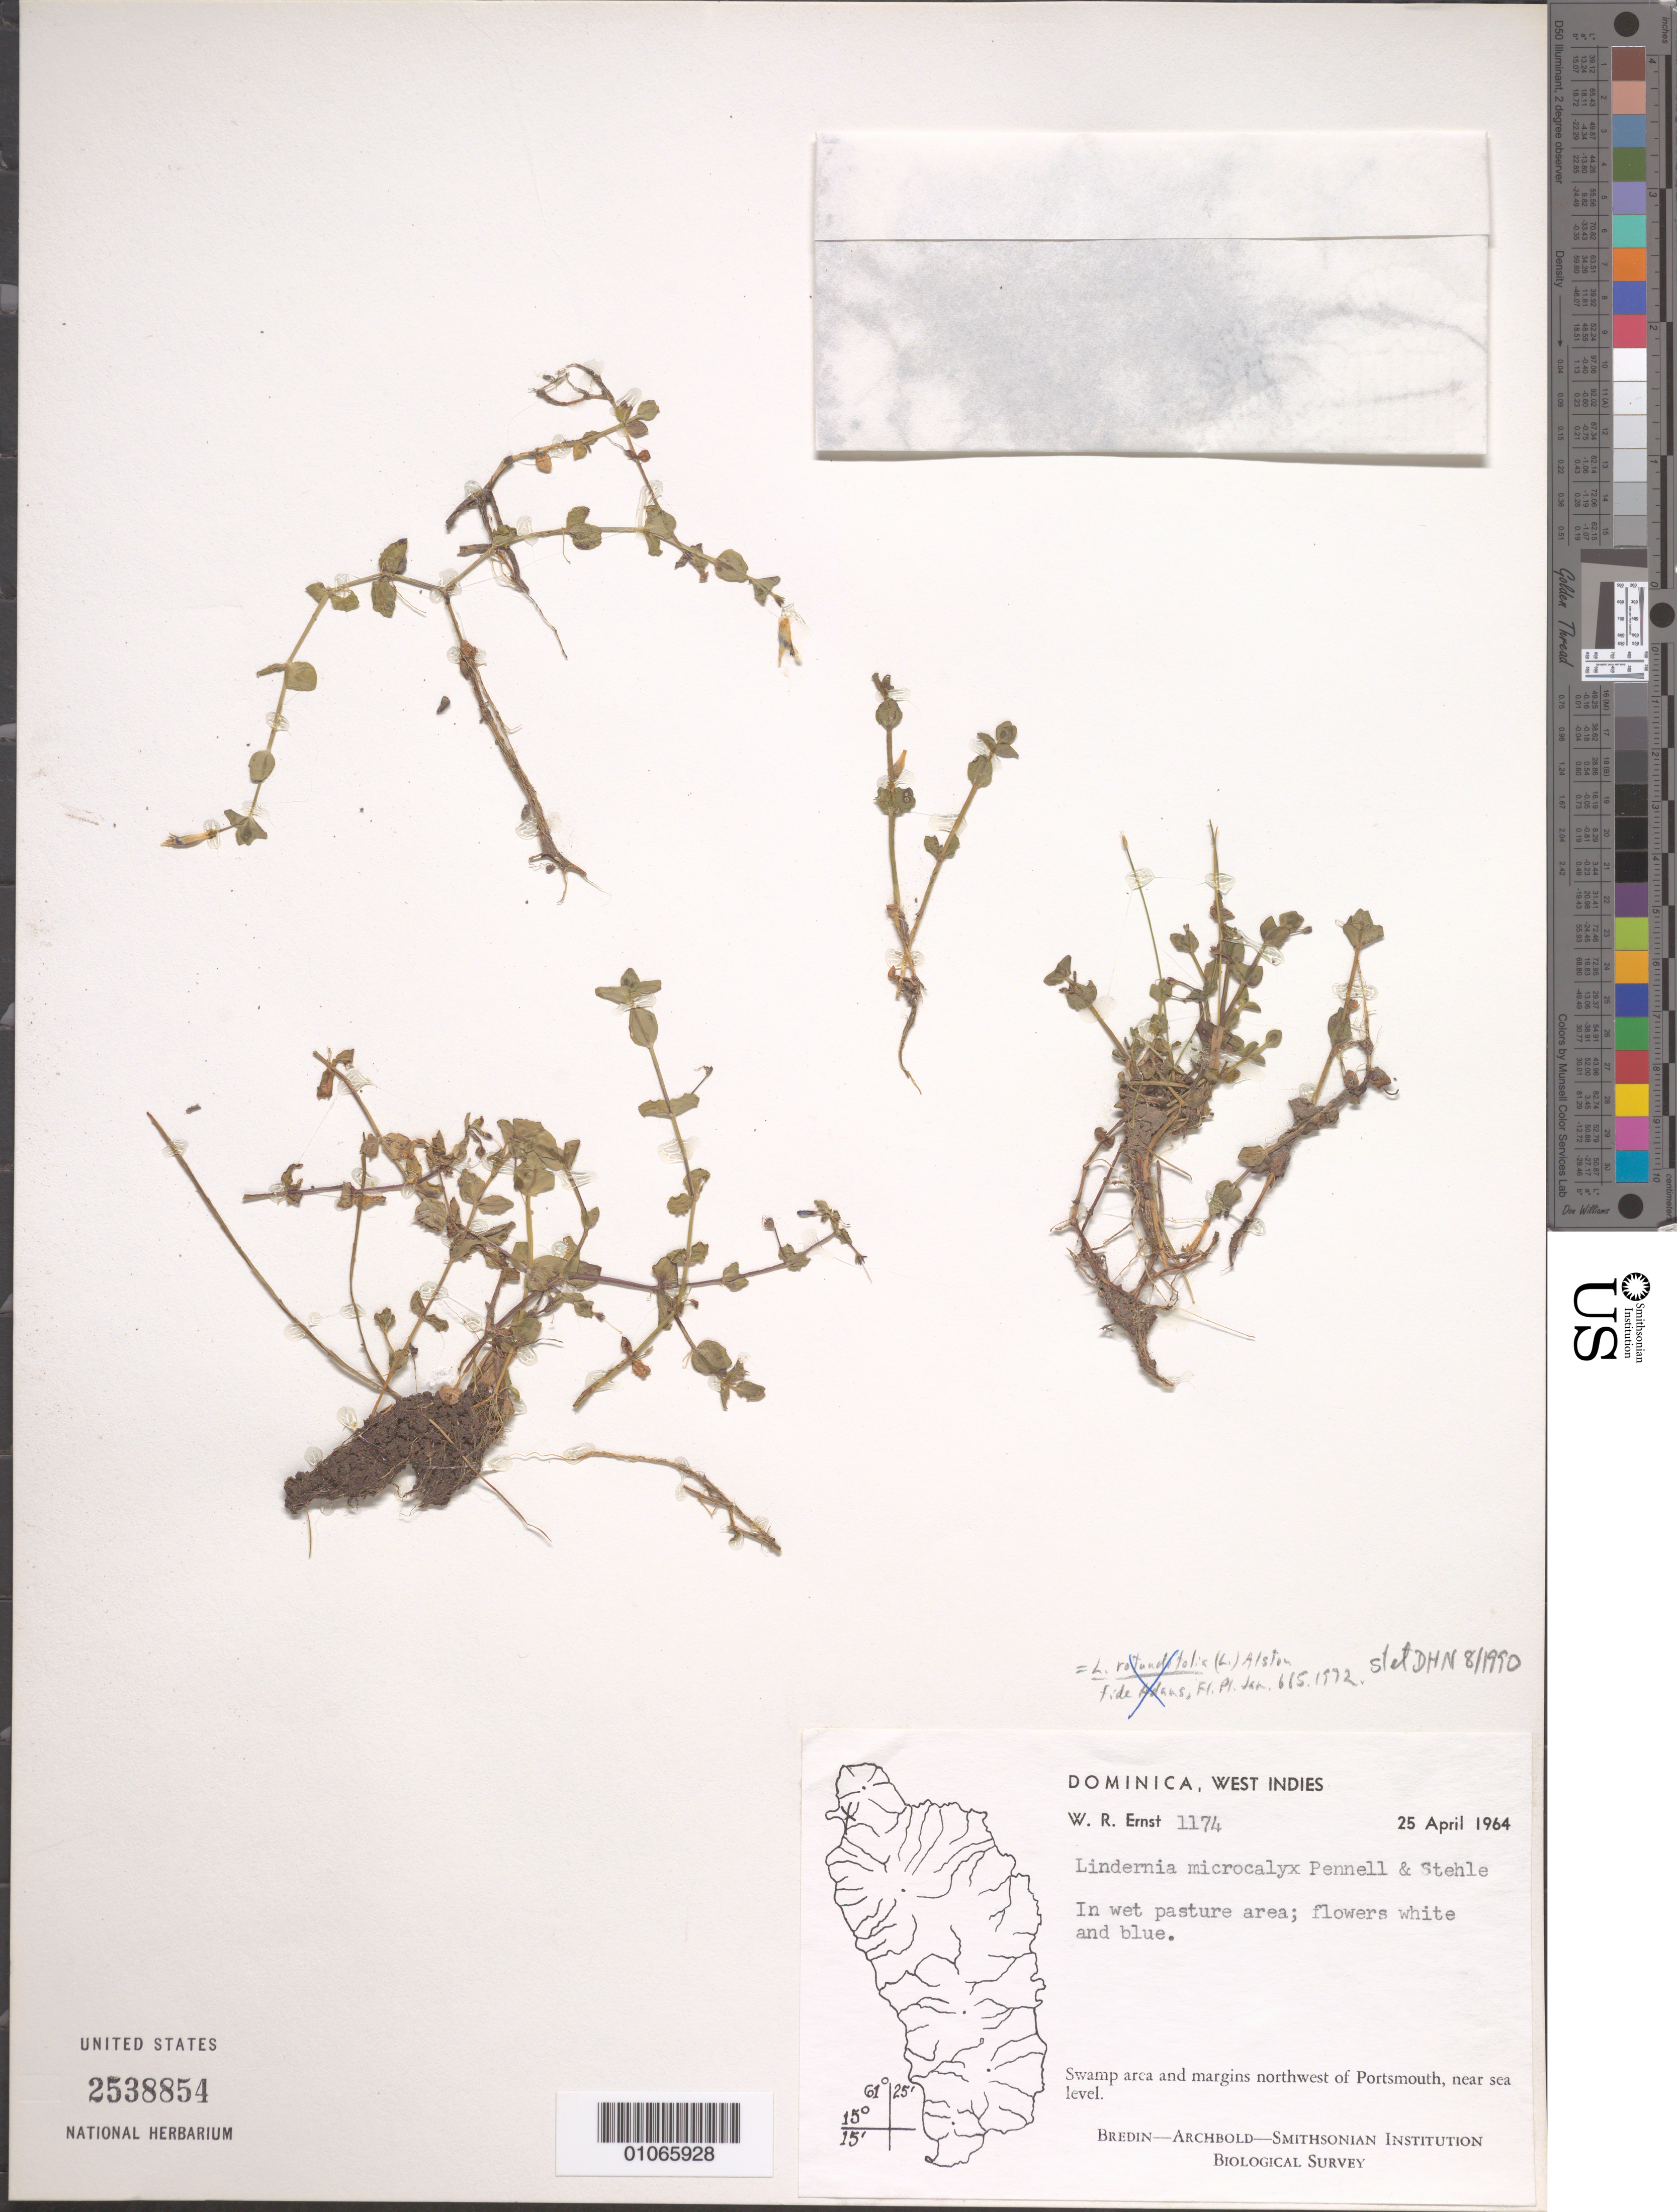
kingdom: Plantae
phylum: Tracheophyta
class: Magnoliopsida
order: Lamiales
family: Linderniaceae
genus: Lindernia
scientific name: Lindernia rotundifolia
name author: (L.) Alston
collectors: W. R. Ernst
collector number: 1174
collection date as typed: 25 Apr 1964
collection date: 1964-04-25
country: Dominica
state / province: St. John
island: Dominica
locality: Swamp area and margins northwest of Portsmouth, near sea level, in wet pasture area.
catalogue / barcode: US 2538854